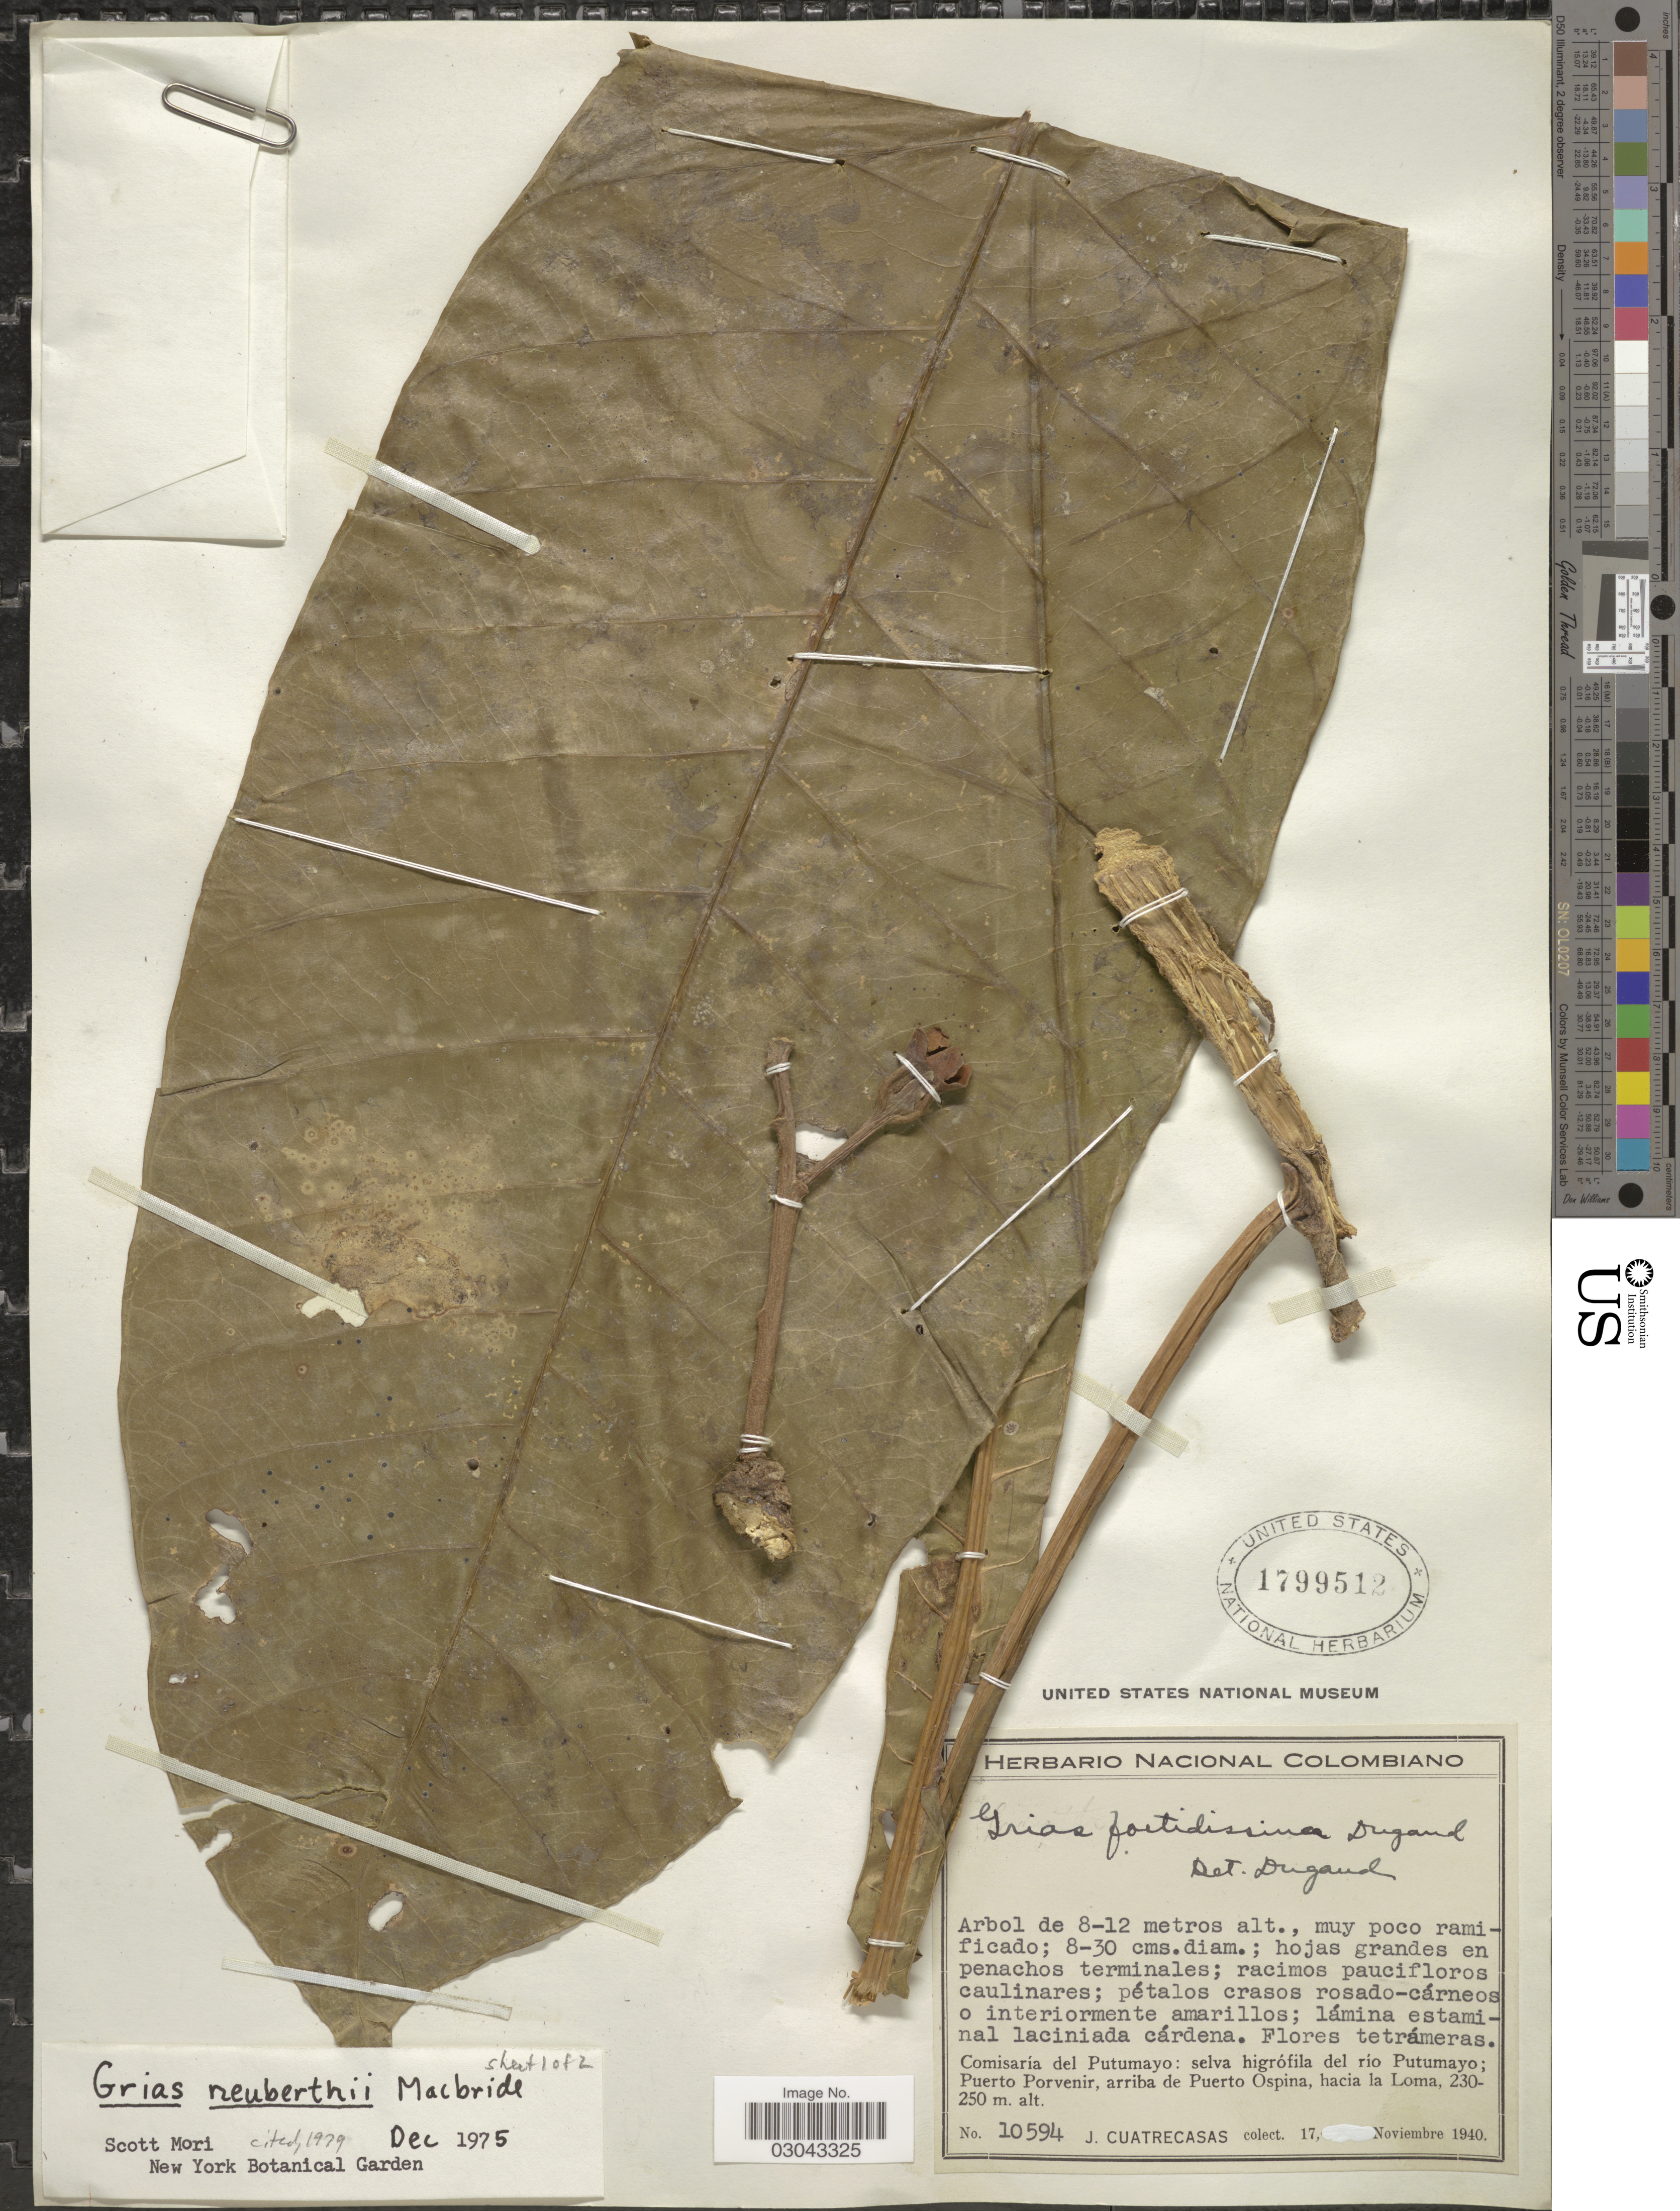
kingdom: Plantae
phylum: Tracheophyta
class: Magnoliopsida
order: Ericales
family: Lecythidaceae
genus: Grias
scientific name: Grias neuberthii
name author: J.F. Macbr.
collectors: J. Cuatrecasas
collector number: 10594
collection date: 1940-11-17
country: Colombia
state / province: Putumayo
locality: Comisaría del Putumayo: selva higrófila del río Putumayo; Puerto Porvenir, arriba de Puerto Ospina, hacia la Loma.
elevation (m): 230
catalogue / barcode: US 1799512